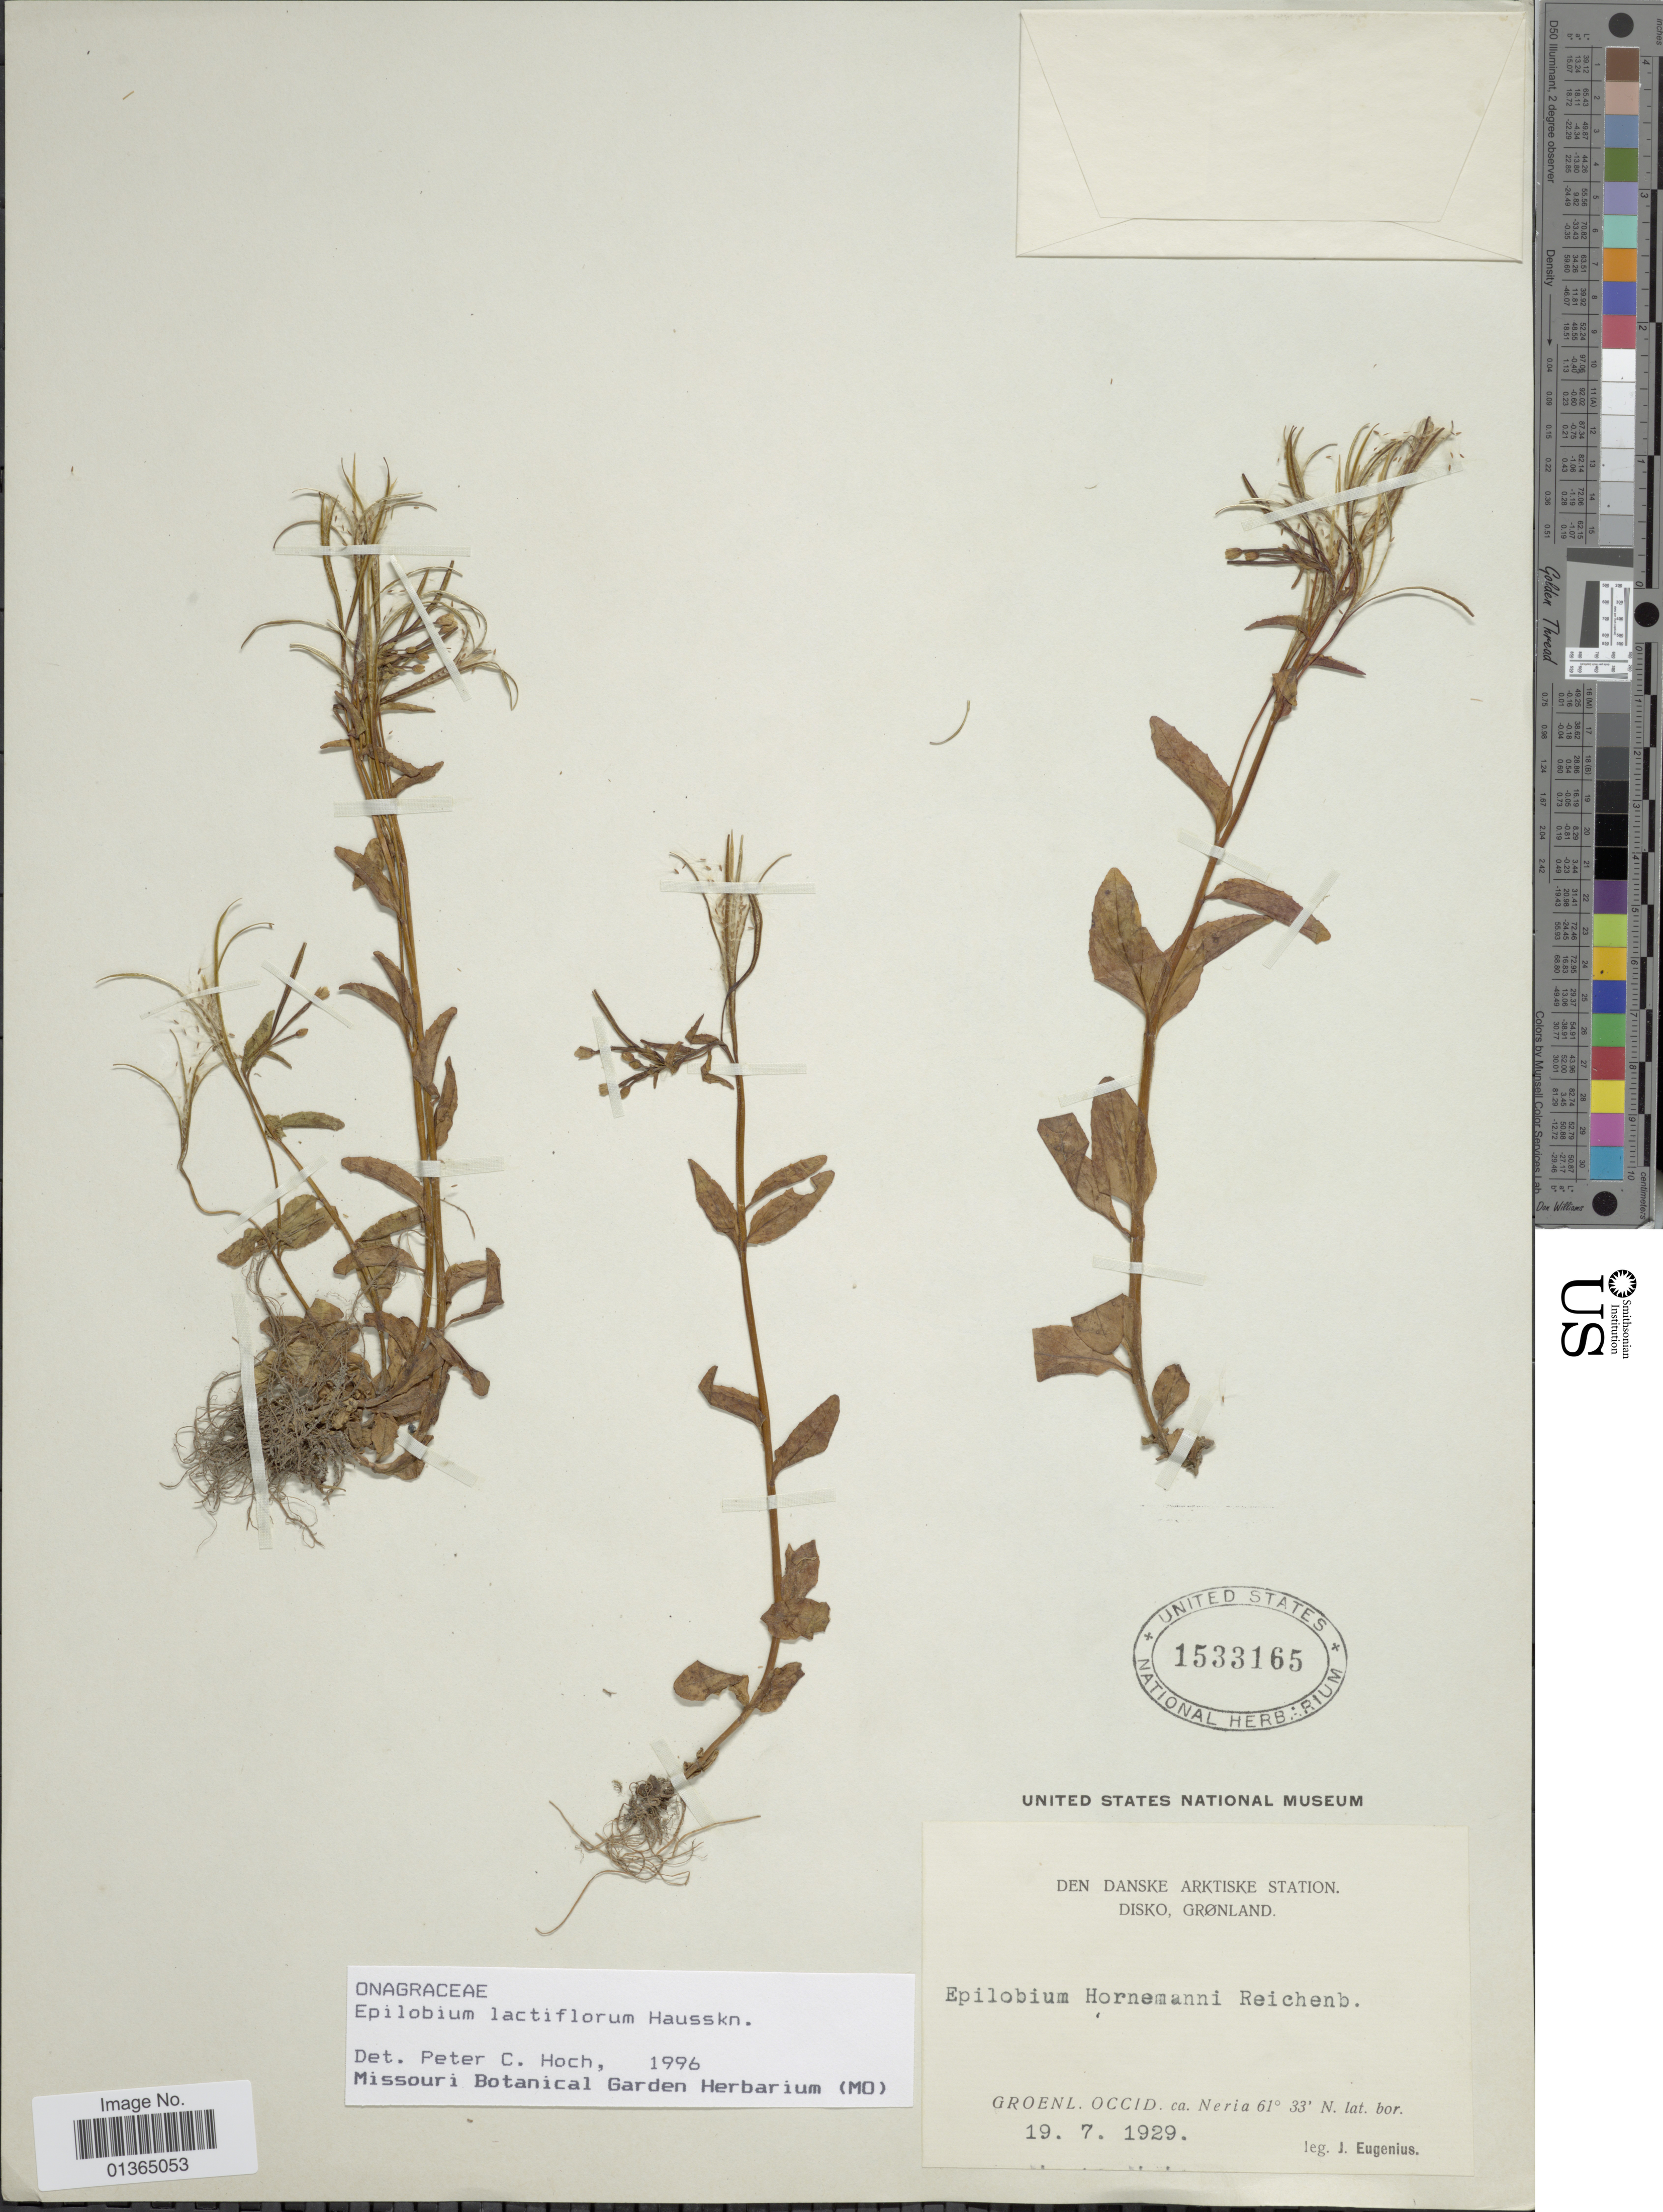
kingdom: Plantae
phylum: Tracheophyta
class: Magnoliopsida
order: Myrtales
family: Onagraceae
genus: Epilobium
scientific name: Epilobium lactiflorum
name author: Hausskn.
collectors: J. Eugenius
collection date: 1929-07-19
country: Greenland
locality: Den danske arktiske station, Disko. Groenl. Occid. ca. Neria.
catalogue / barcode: US 1533165